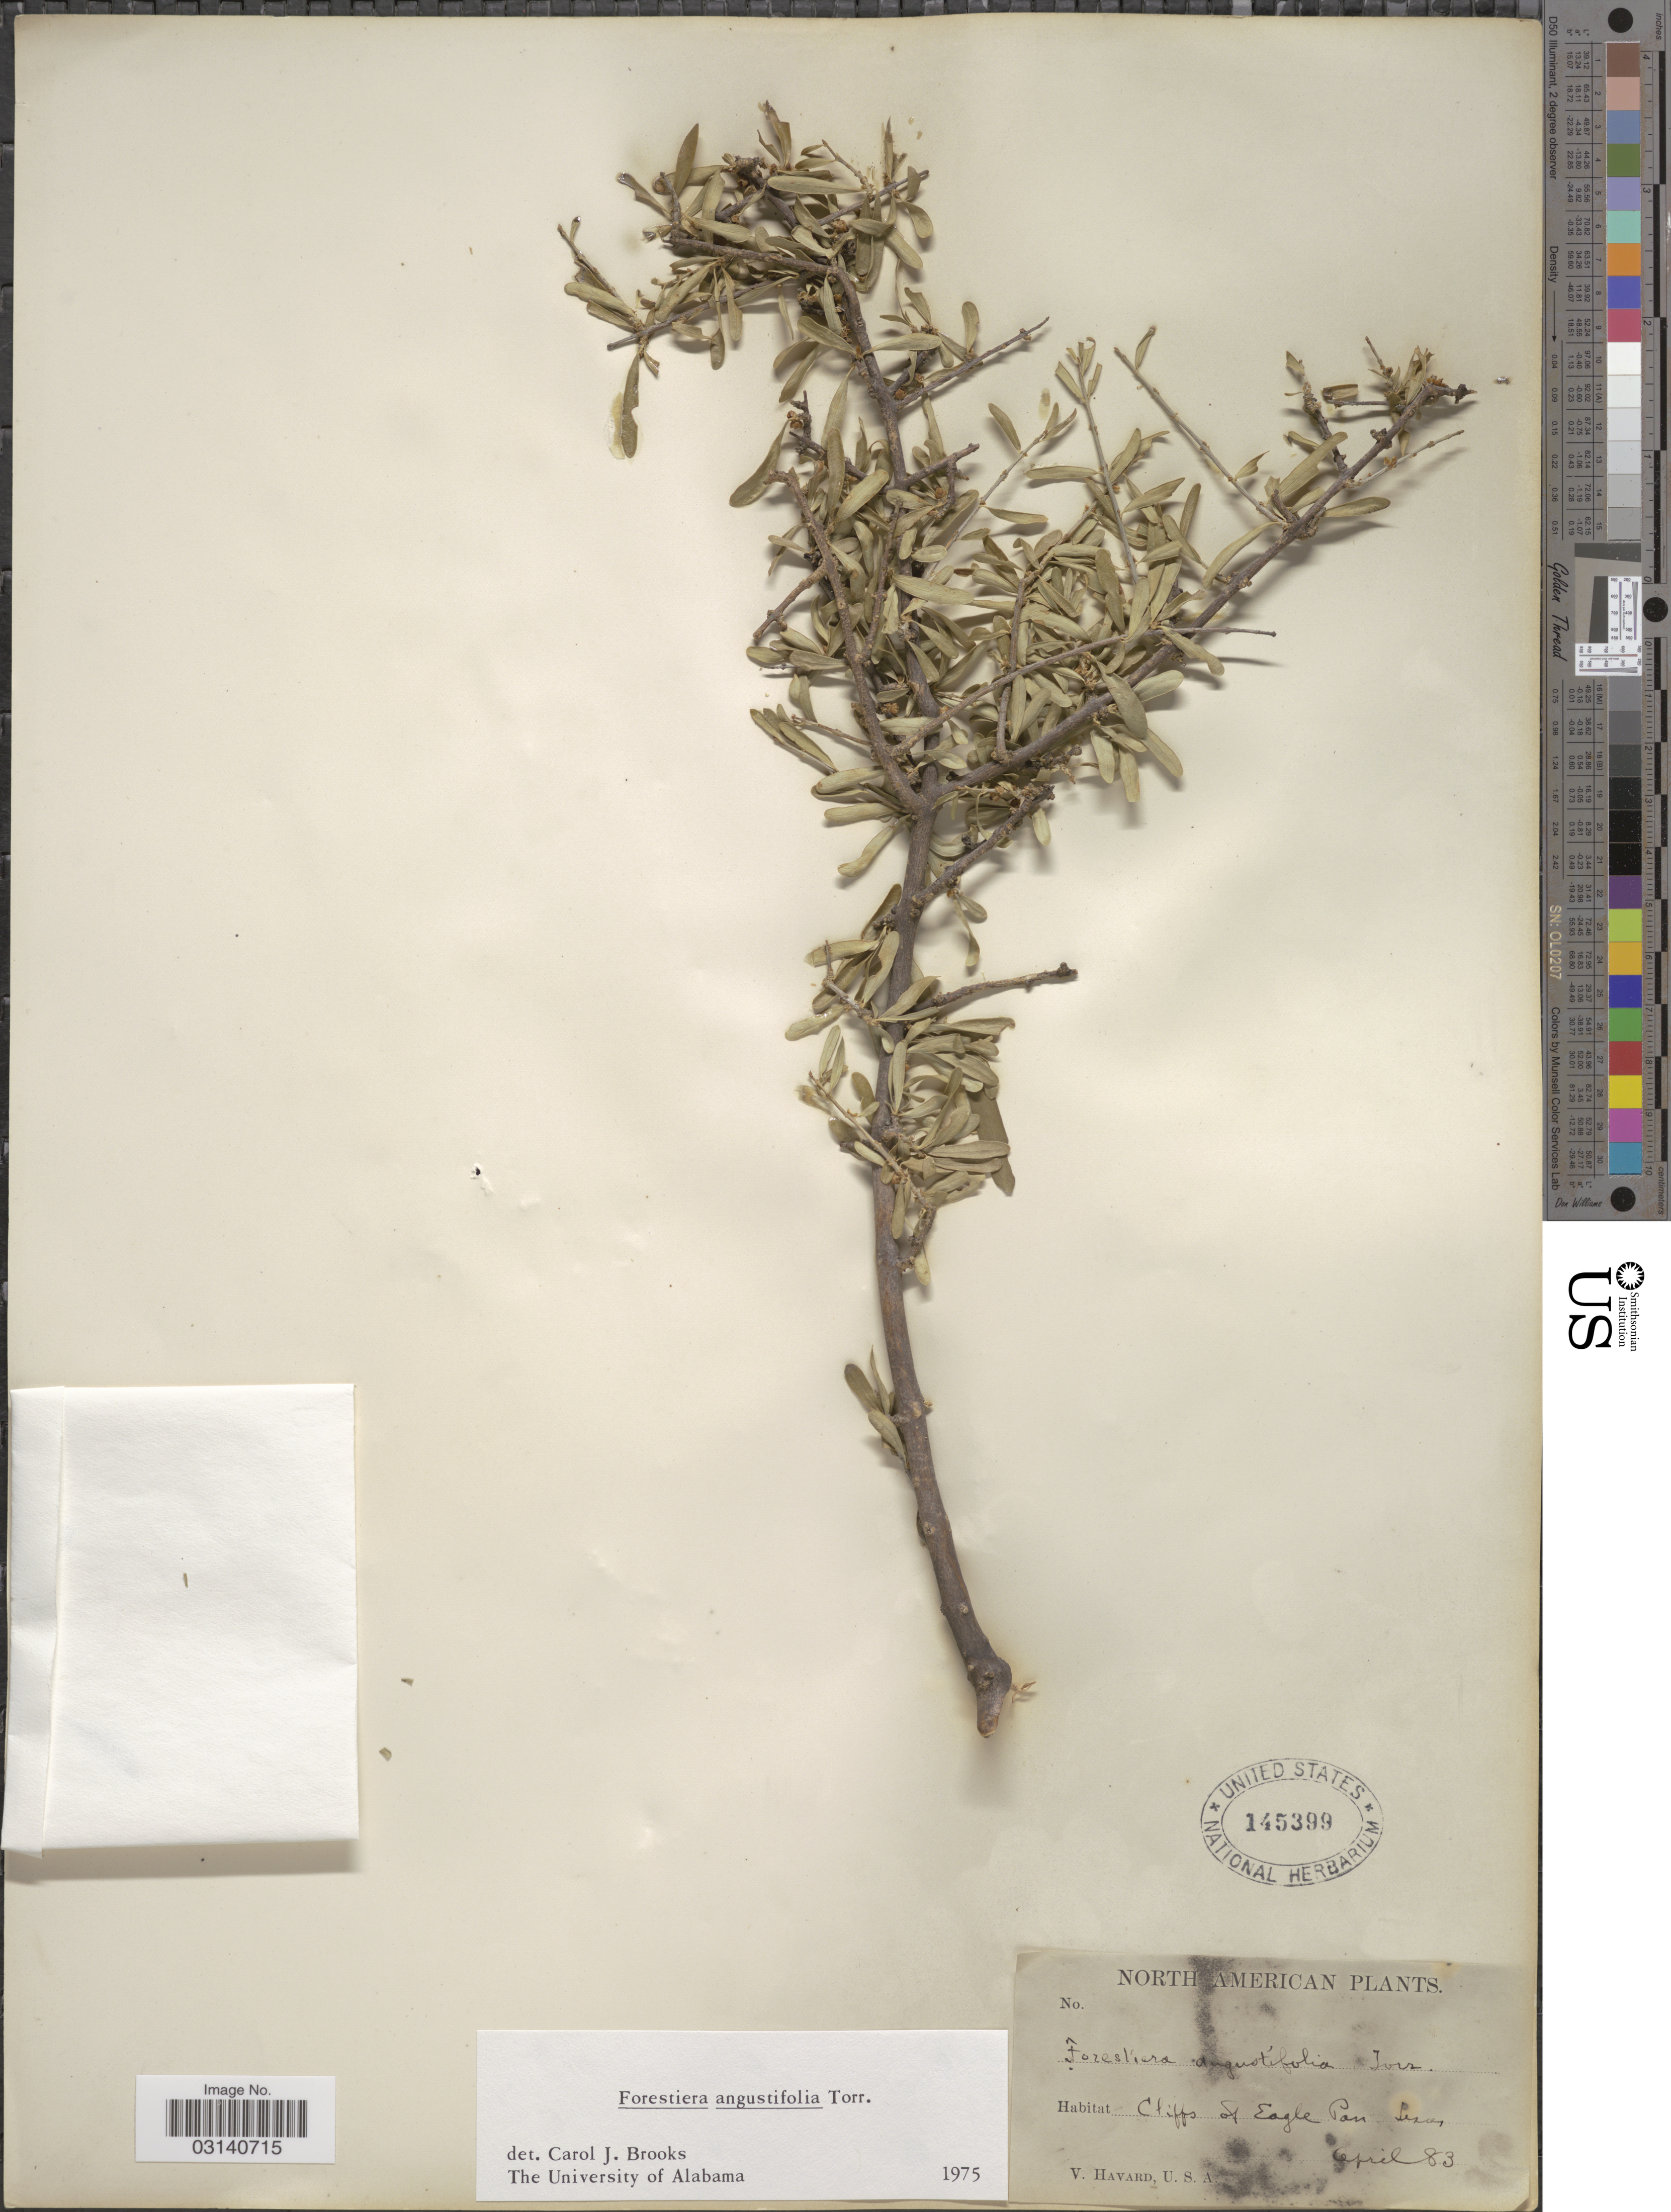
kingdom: Plantae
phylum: Tracheophyta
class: Magnoliopsida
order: Lamiales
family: Oleaceae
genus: Forestiera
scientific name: Forestiera angustifolia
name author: Torr.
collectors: V. Havard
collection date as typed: Transcribed d/m/y: /4/83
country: United States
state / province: Texas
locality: Cliffs of Eagle Pass, North American.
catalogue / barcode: US 145399